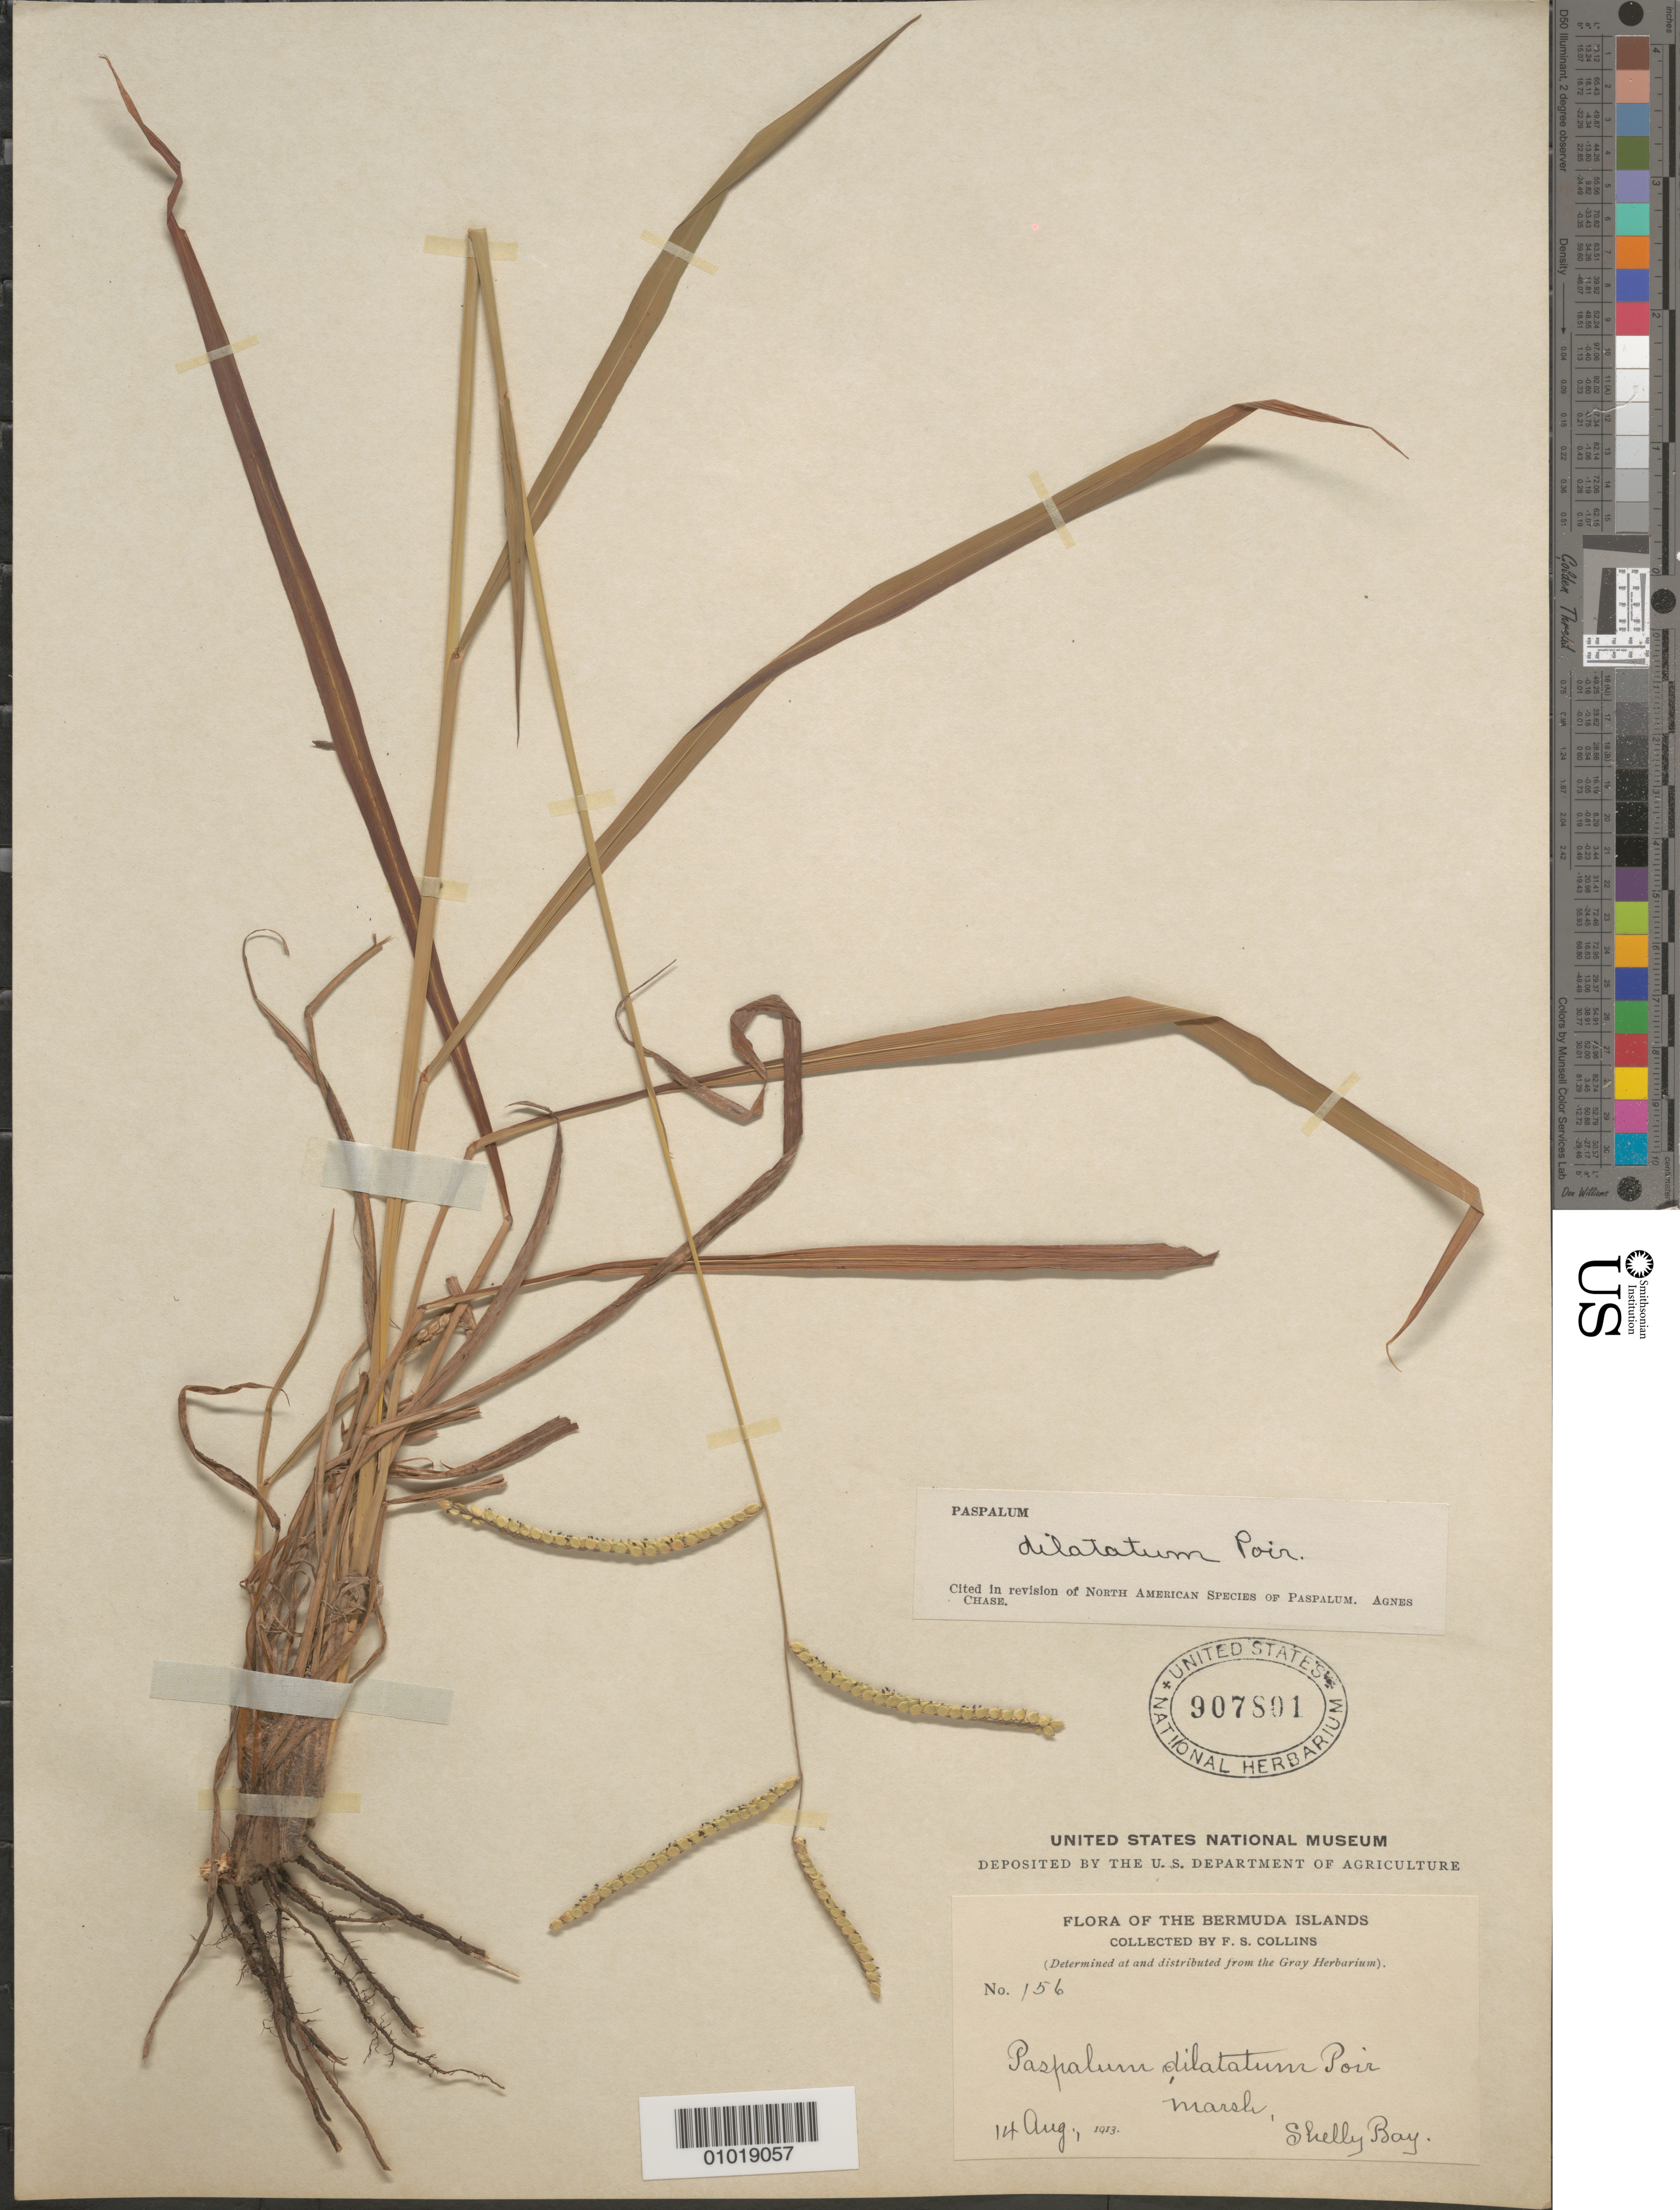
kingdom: Plantae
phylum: Tracheophyta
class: Liliopsida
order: Poales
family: Poaceae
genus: Paspalum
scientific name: Paspalum dilatatum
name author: Poir.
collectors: F. Collins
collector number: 156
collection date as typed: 14 Aug 1913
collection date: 1913-08-14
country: Bermuda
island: Bermuda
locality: Shelly Bay, Hamilton Parish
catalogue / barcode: US 907801